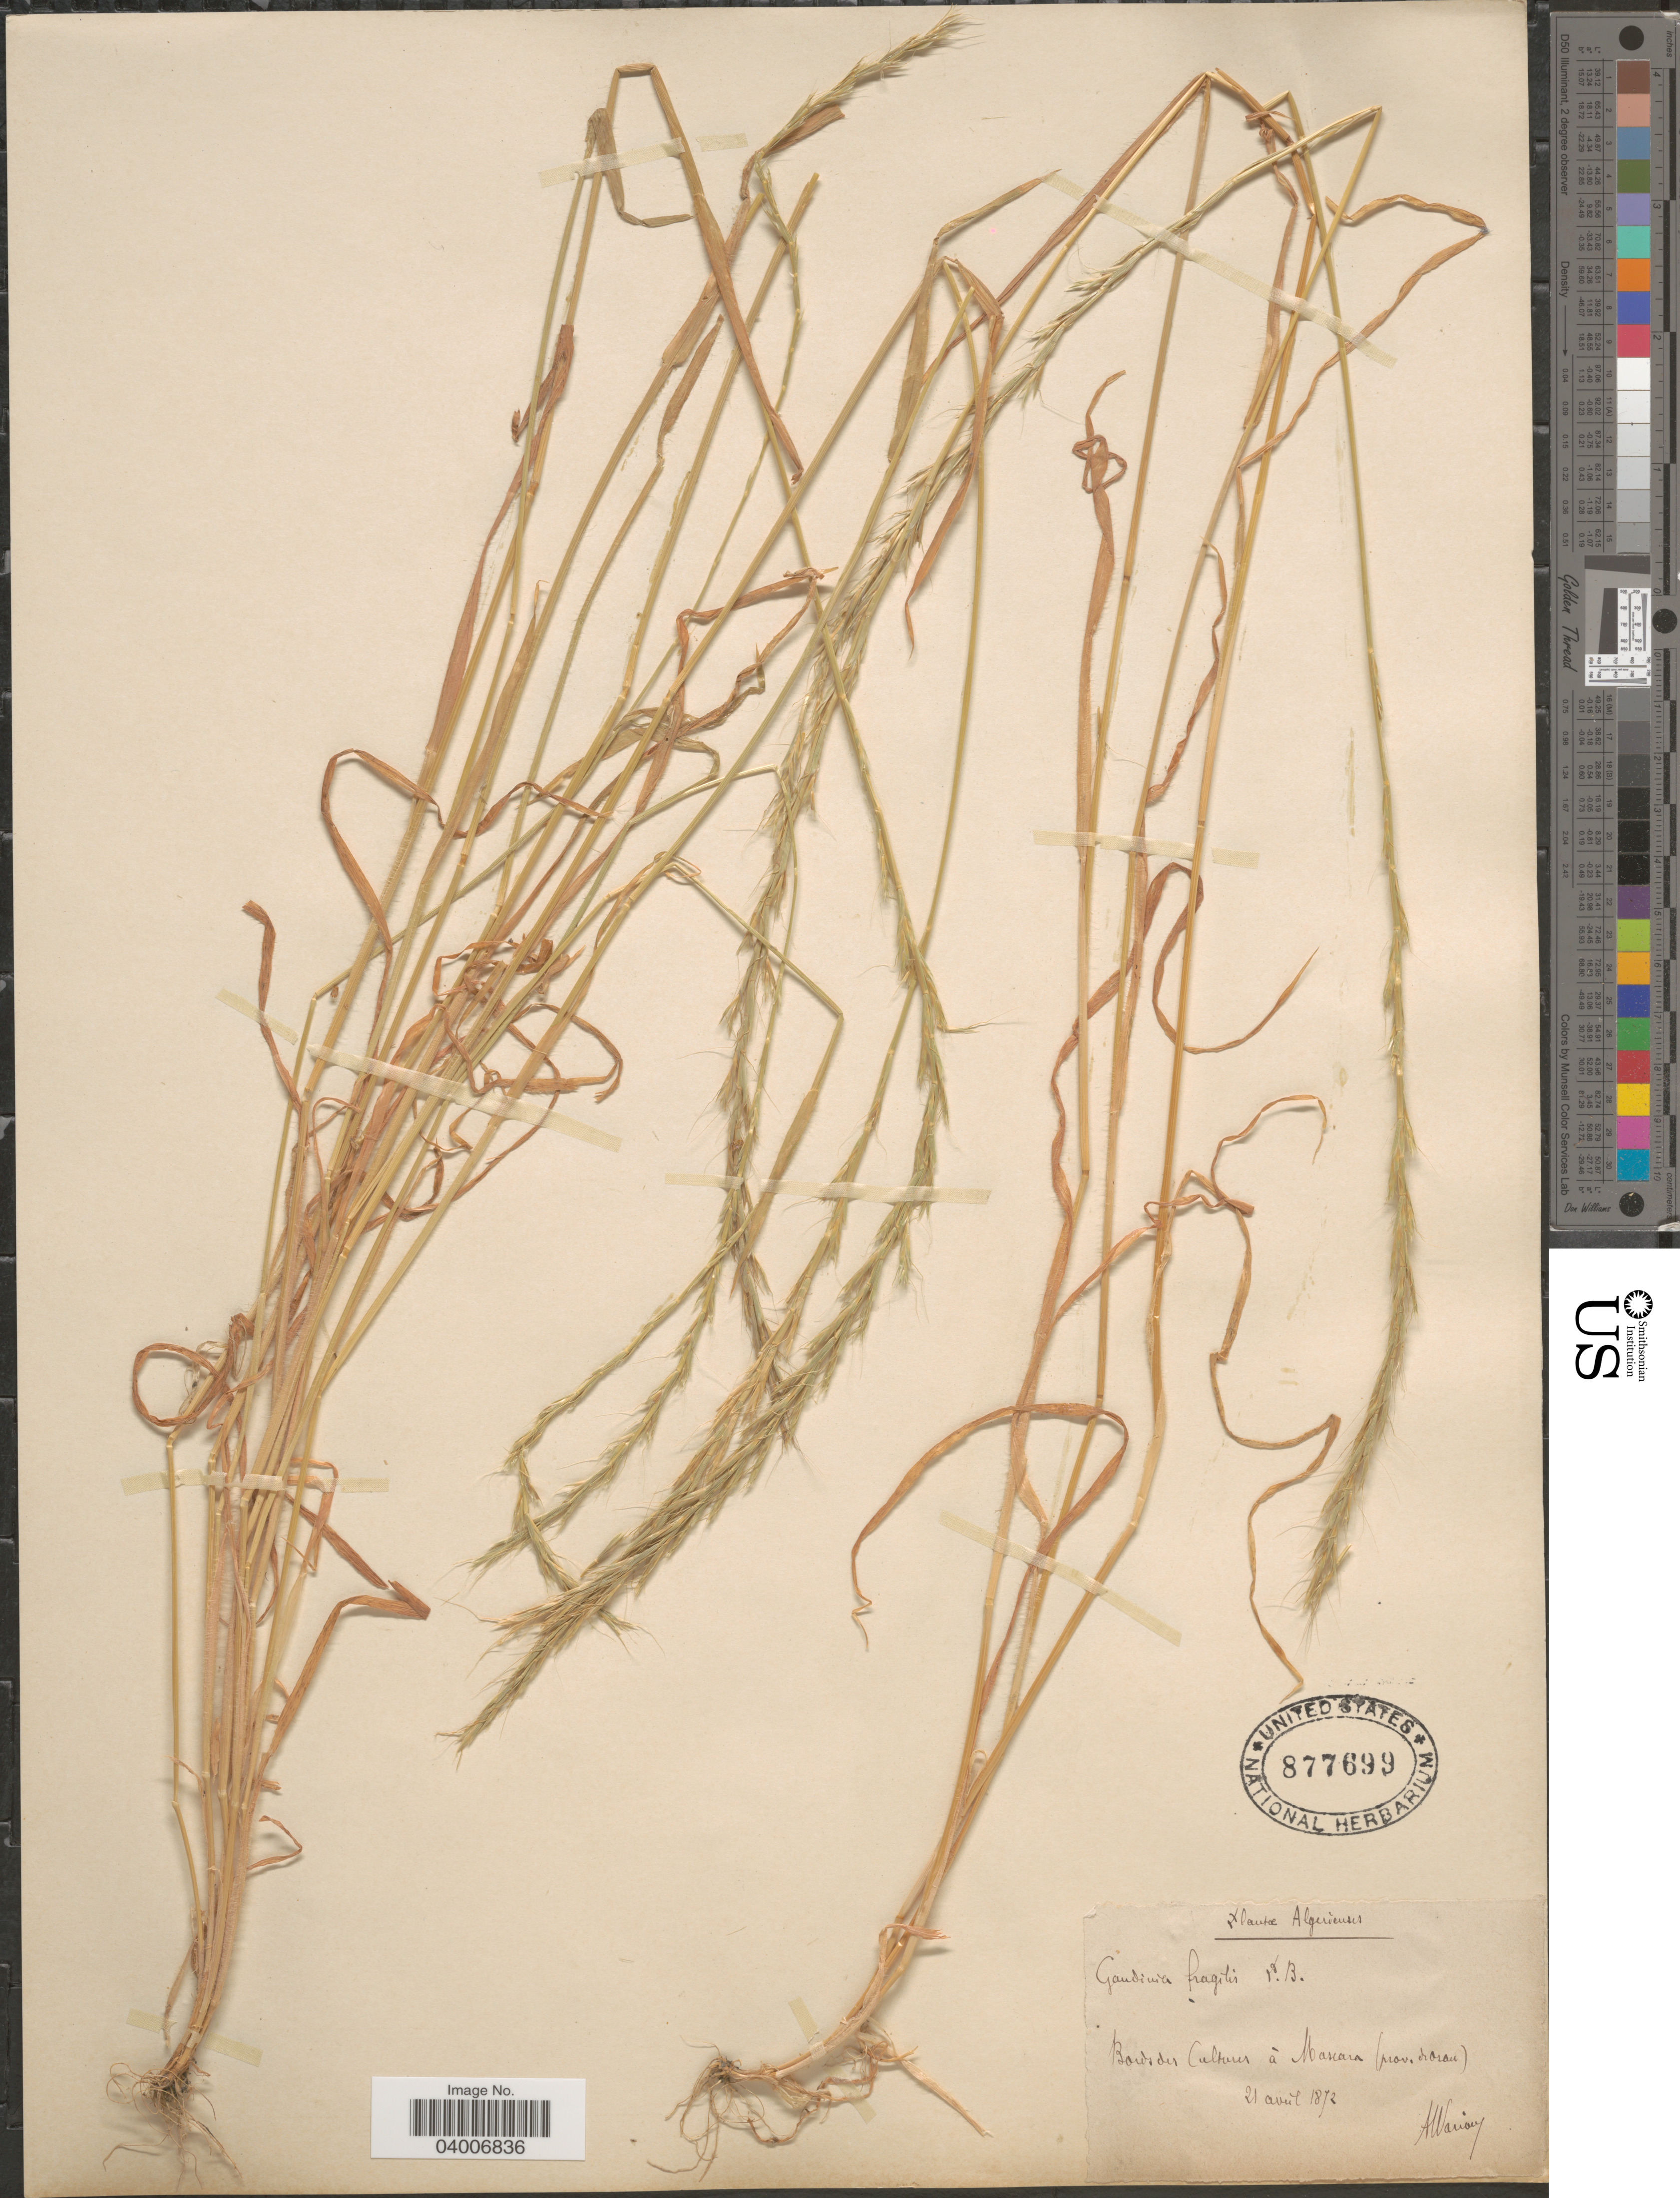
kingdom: Plantae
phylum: Tracheophyta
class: Liliopsida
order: Poales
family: Poaceae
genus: Gaudinia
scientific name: Gaudinia fragilis var. fragilis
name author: (L.) P. Beauv.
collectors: A. Warion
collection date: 1872-04-21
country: Algeria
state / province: Oran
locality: Algerienses. Bords des Cultures á Mascara (prov. de Oran).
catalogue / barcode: US 877699